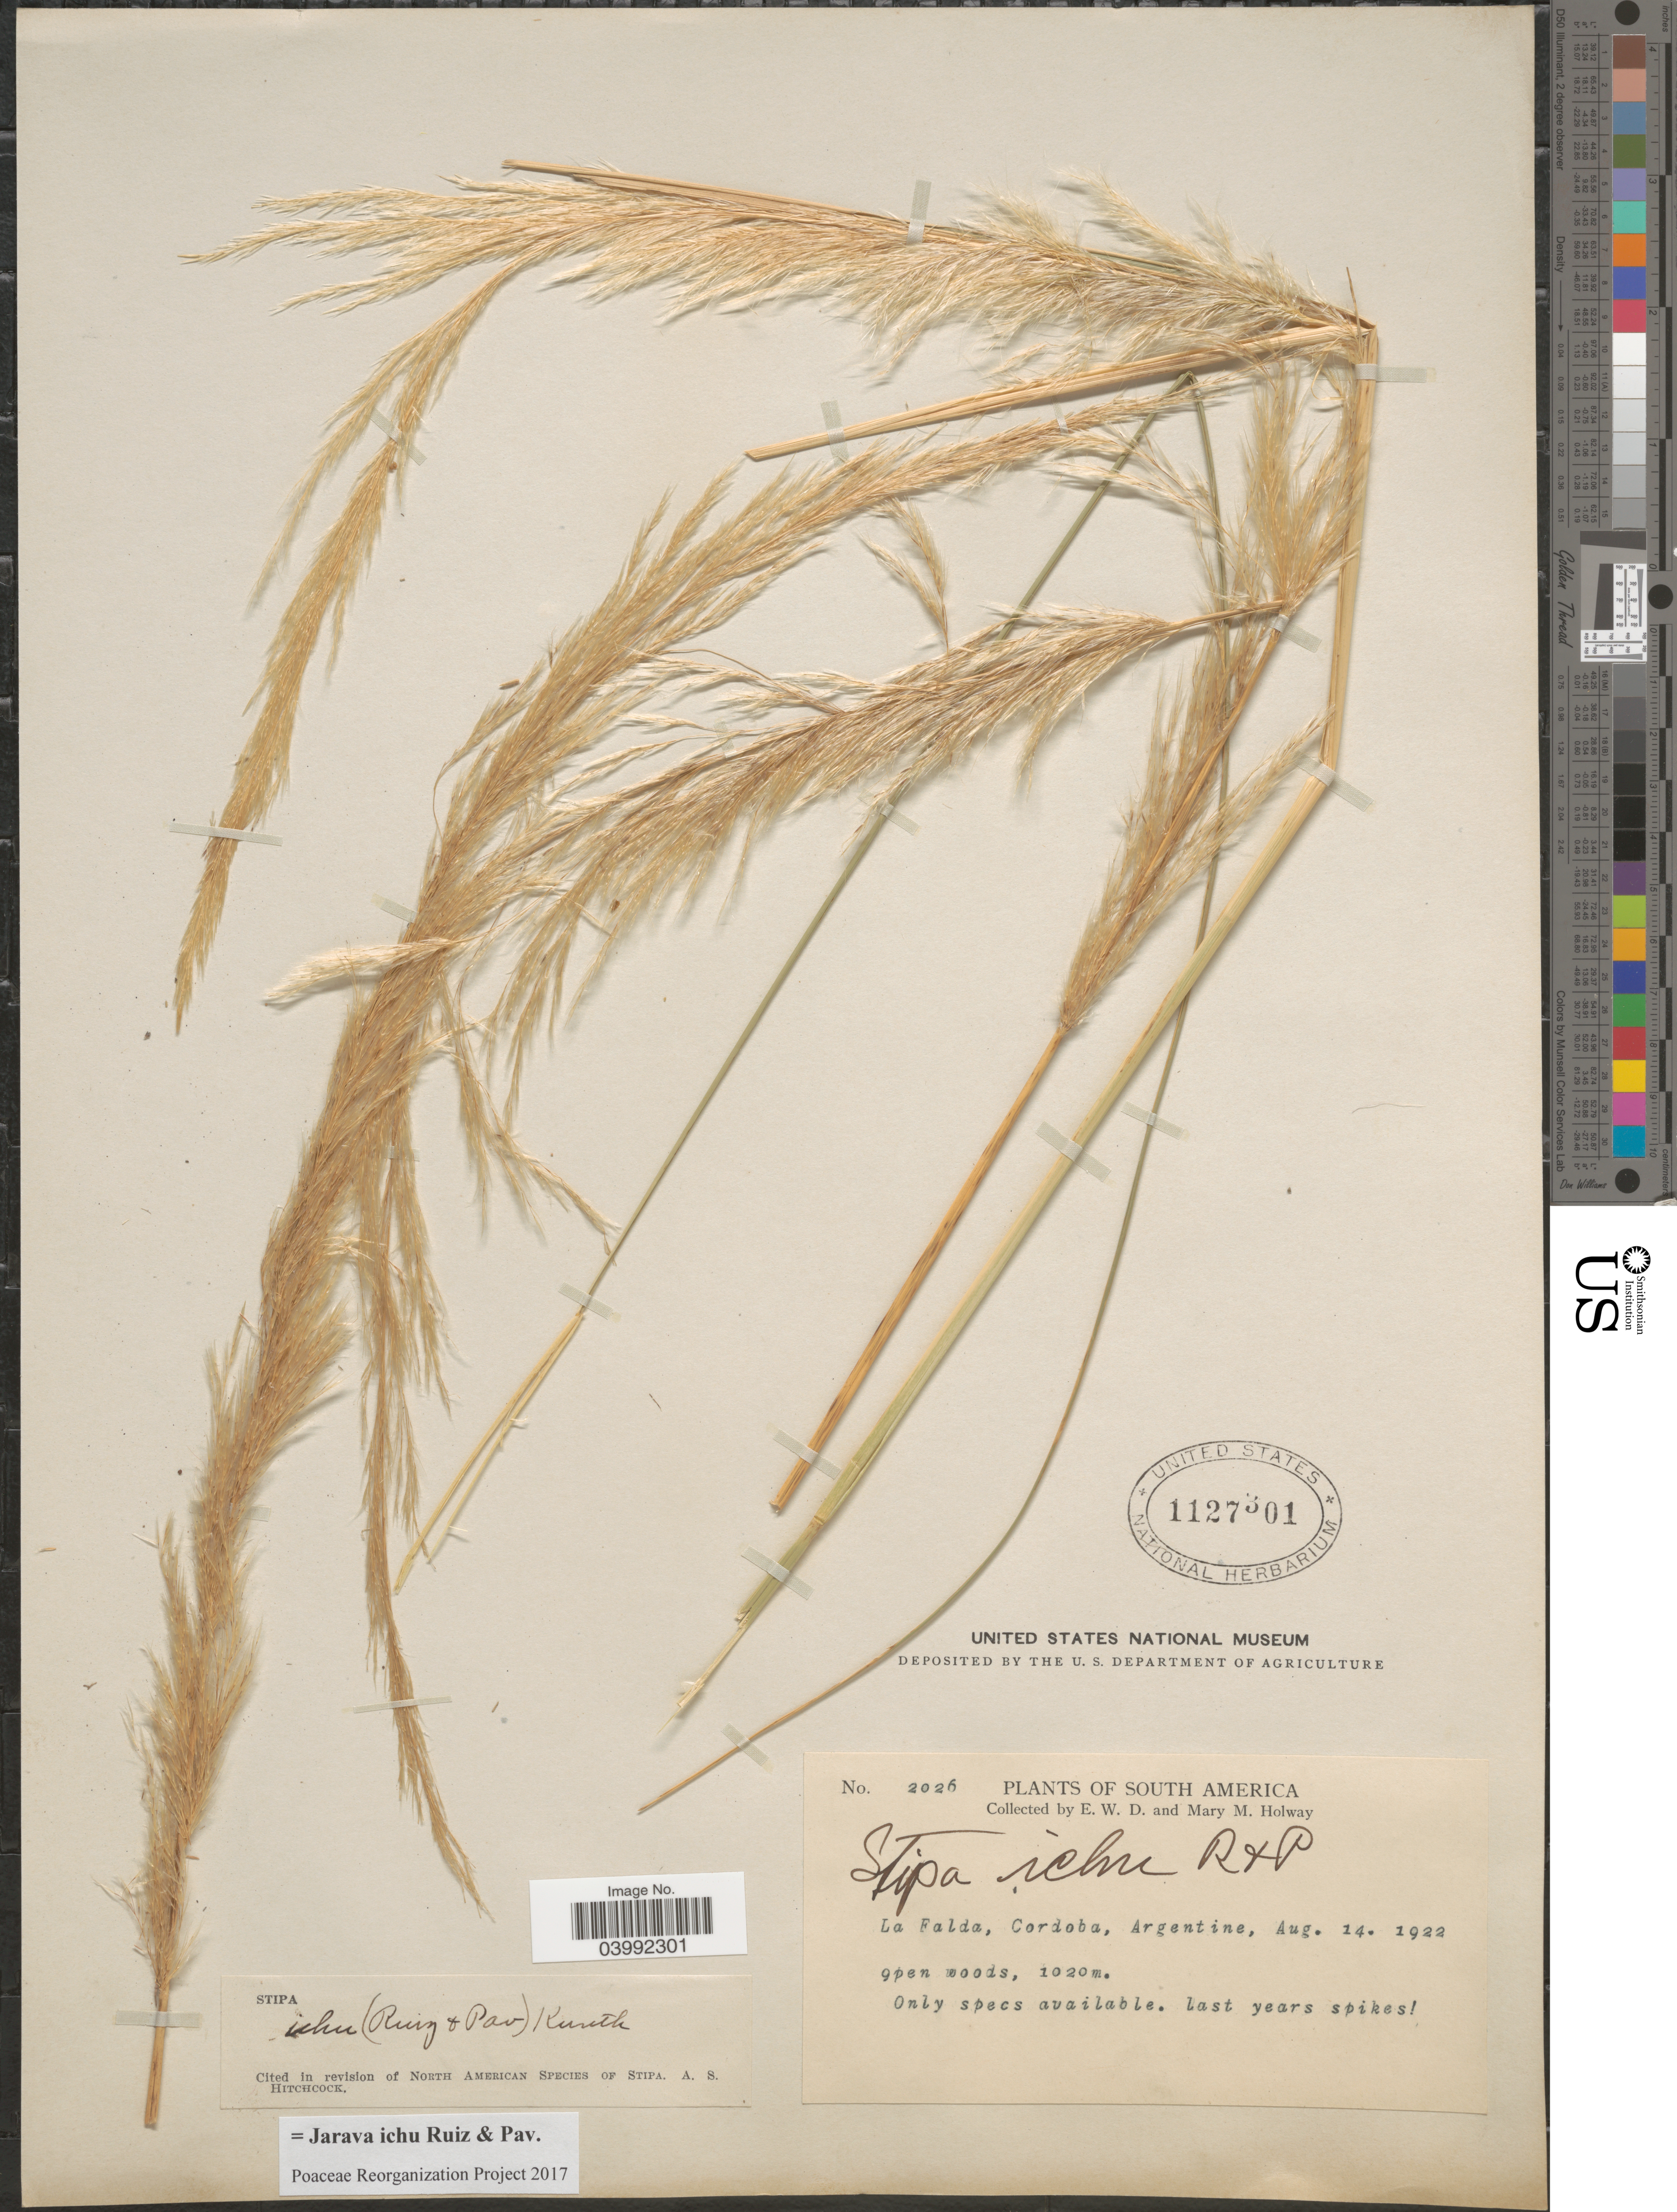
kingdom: Plantae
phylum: Tracheophyta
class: Liliopsida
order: Poales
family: Poaceae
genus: Jarava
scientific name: Jarava ichu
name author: Ruiz & Pav.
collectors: E. W. D. Holway & M. M. Holway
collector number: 2026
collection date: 1922-08-14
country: Argentina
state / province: Cordoba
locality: La Falda.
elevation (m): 1020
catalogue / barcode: US 1127301